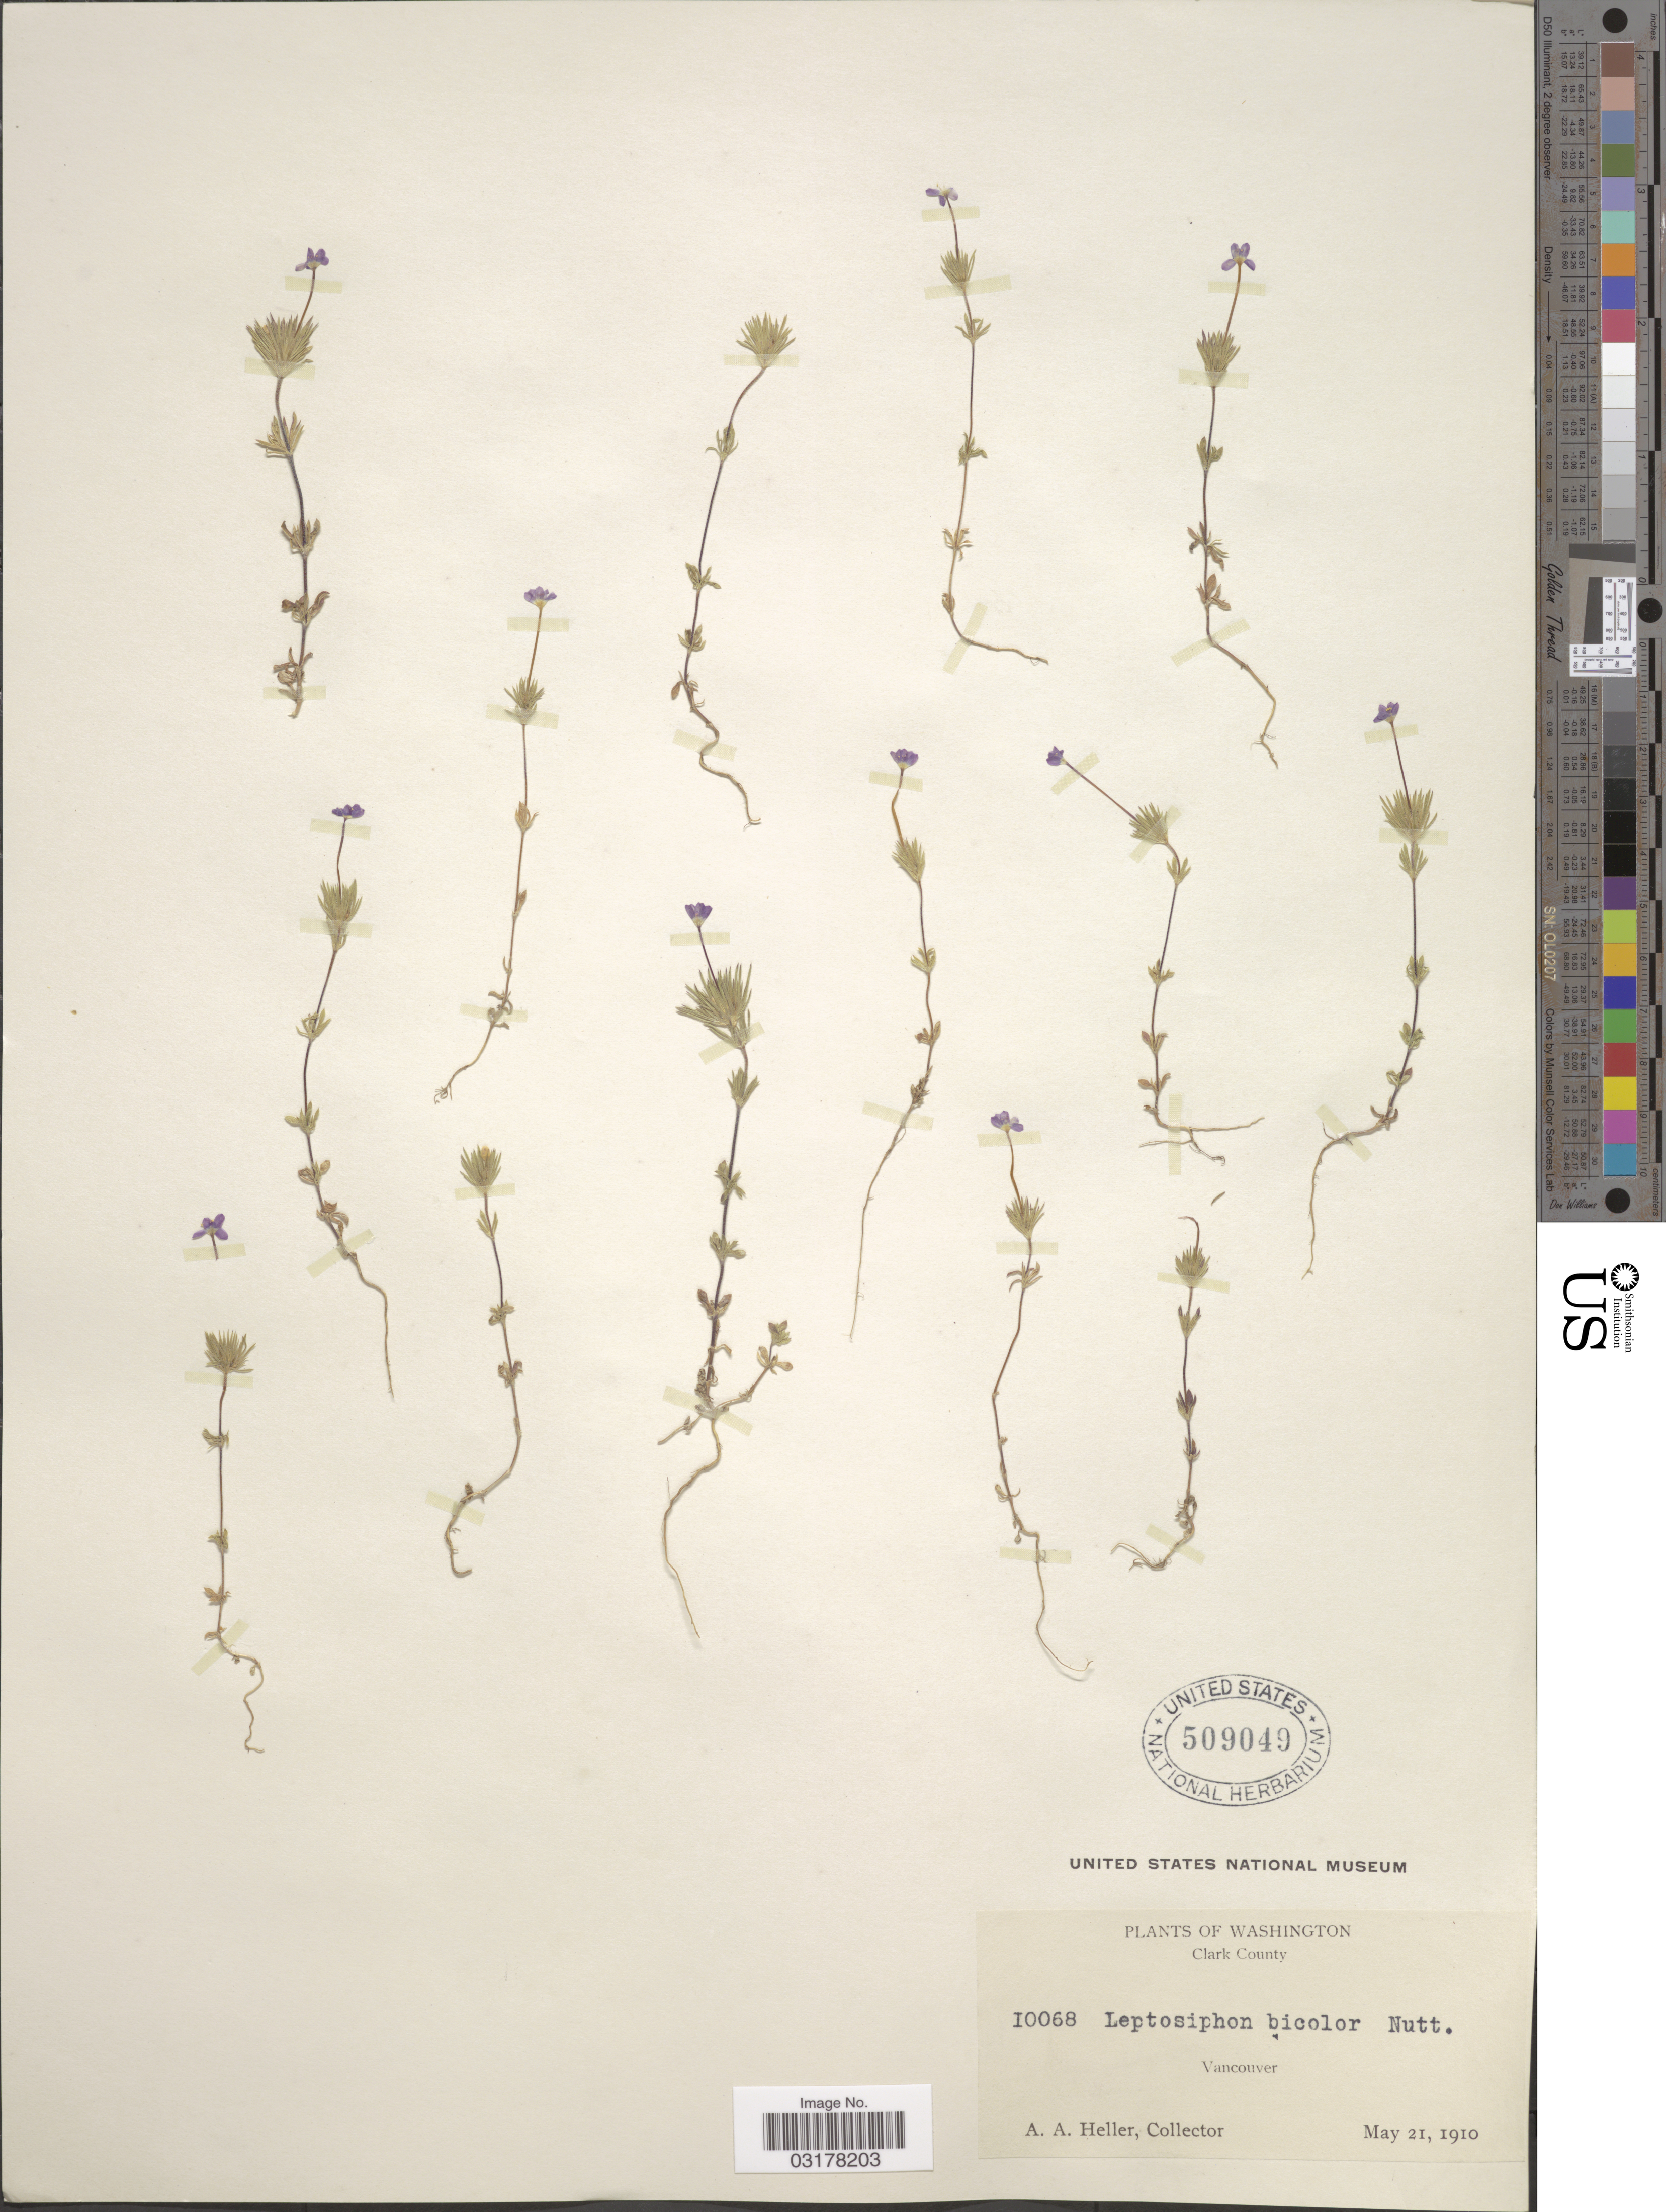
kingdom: Plantae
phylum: Tracheophyta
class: Magnoliopsida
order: Ericales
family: Polemoniaceae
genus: Leptosiphon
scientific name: Leptosiphon bicolor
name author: Nutt.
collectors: A. A. Heller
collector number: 10068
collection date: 1910-05-21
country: United States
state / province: Washington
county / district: Clark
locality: Clark County. Vancouver.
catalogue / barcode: US 509049